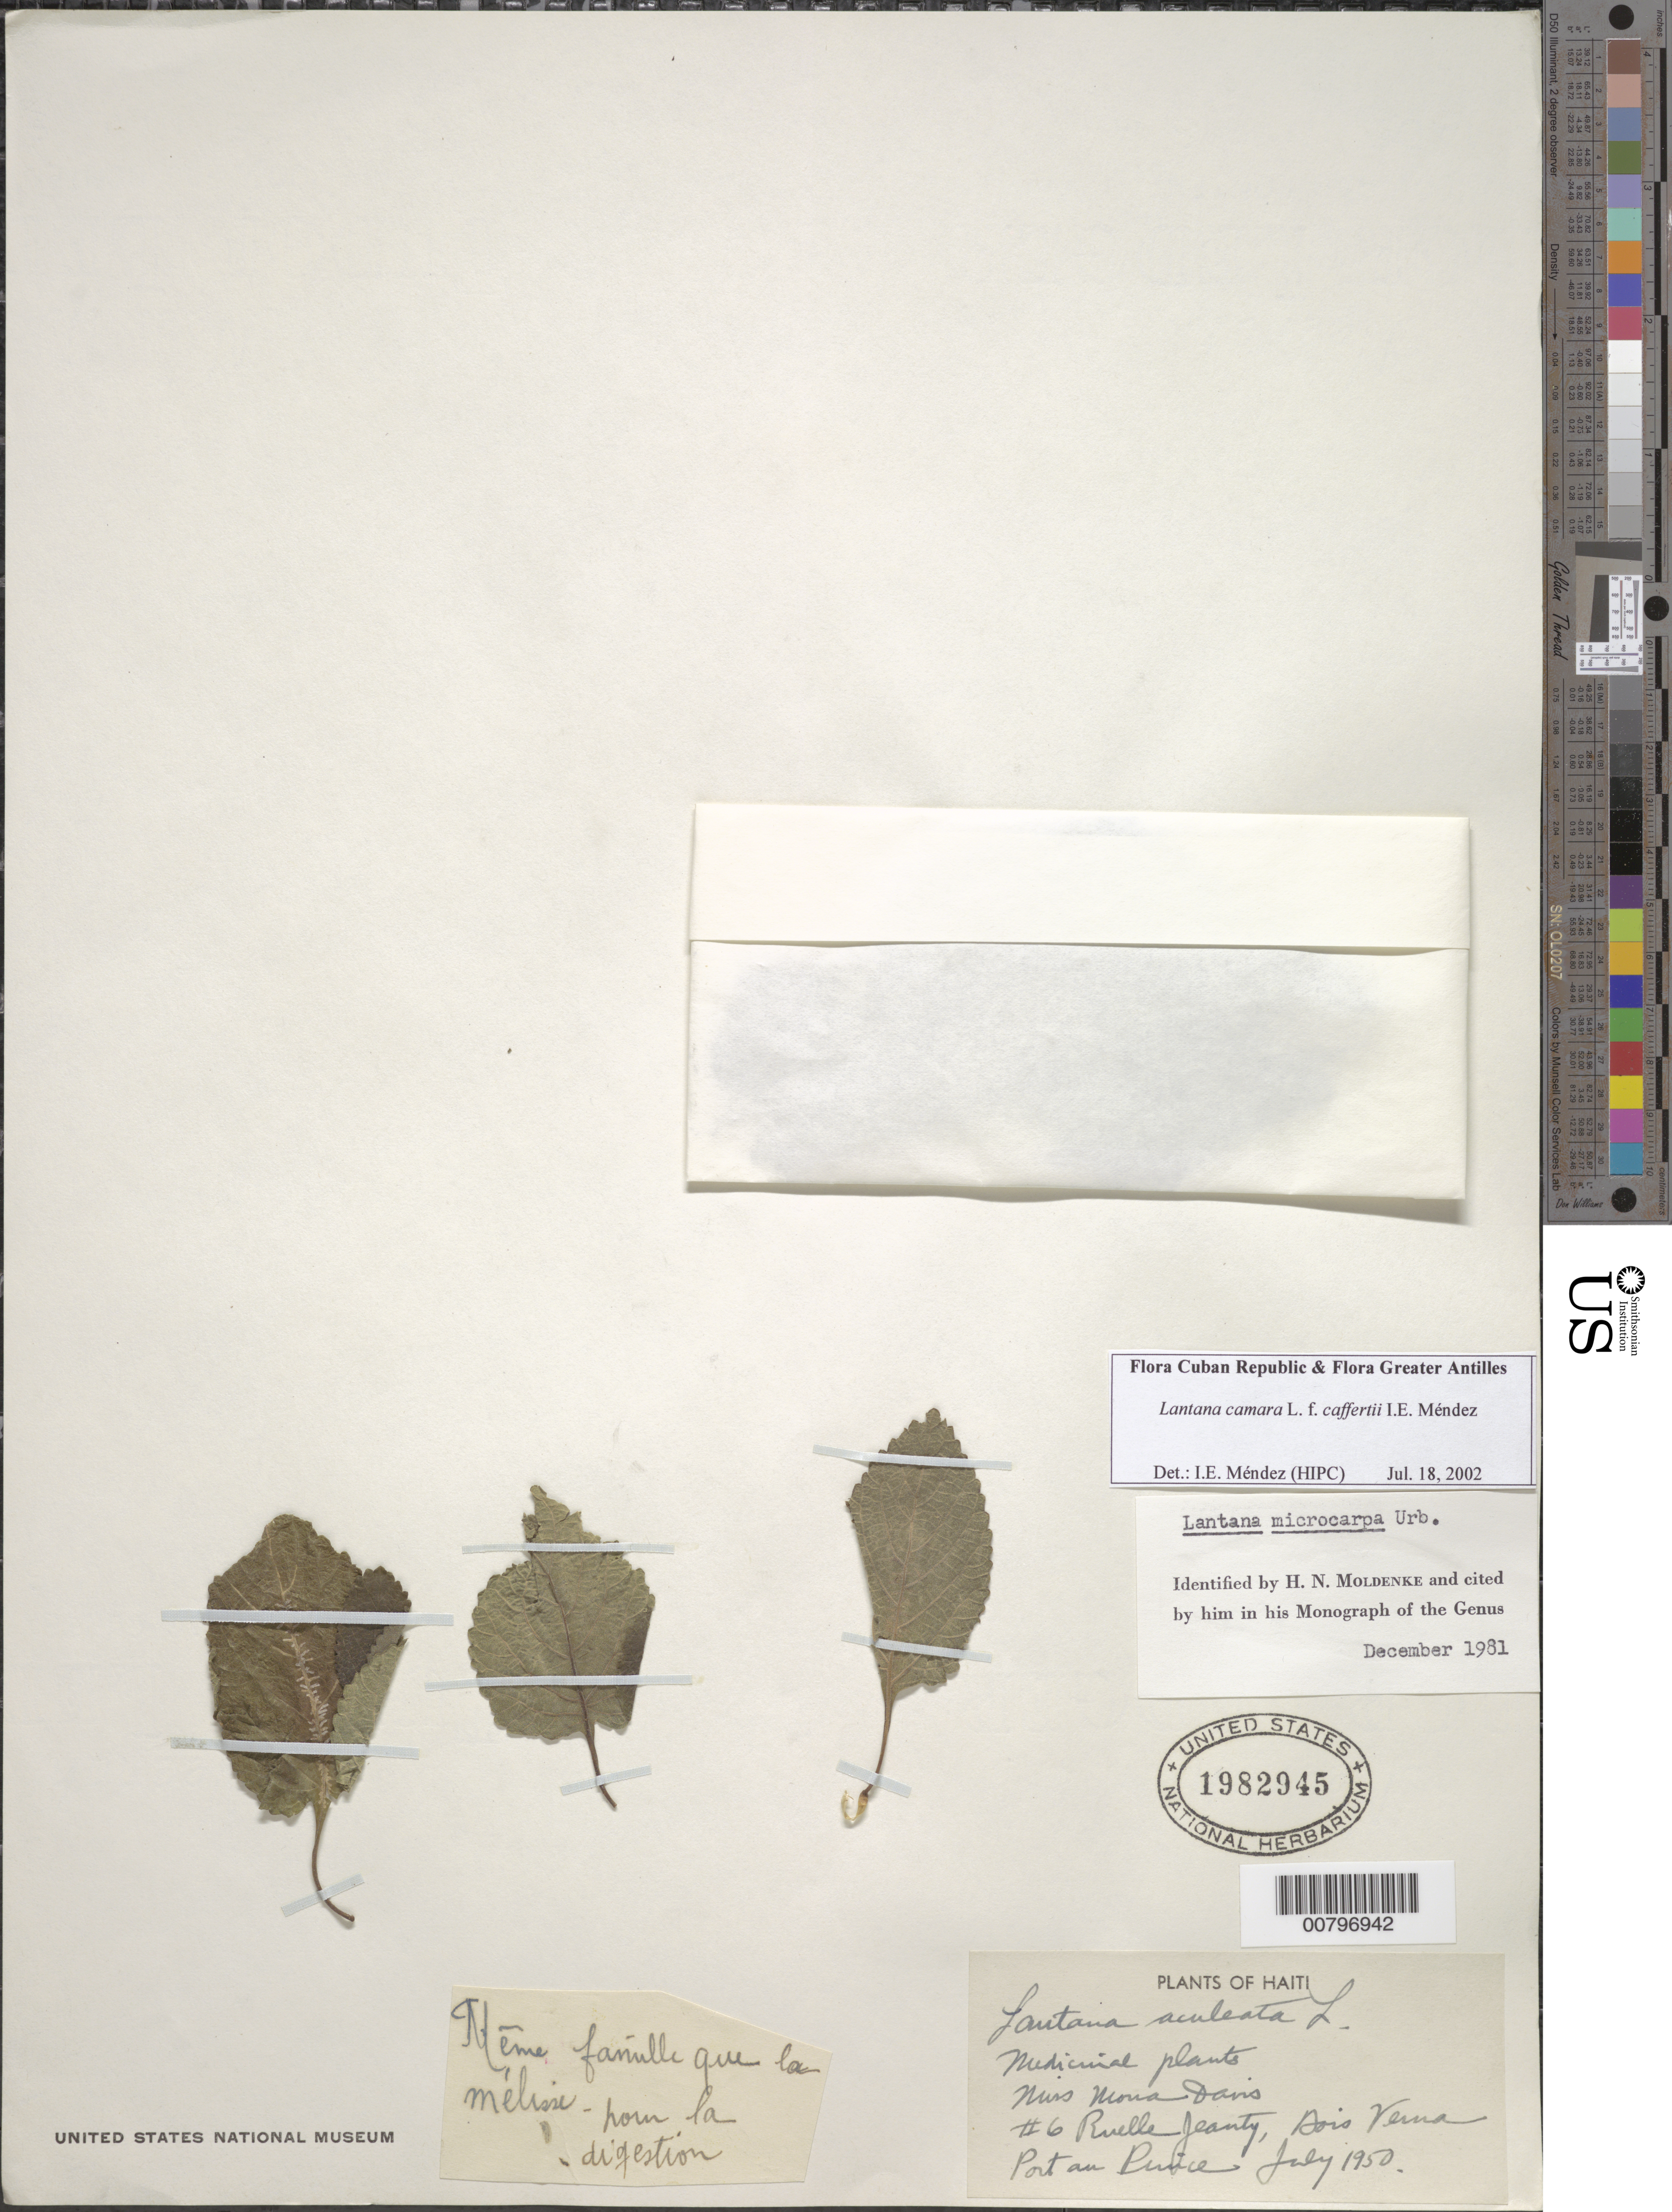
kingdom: Plantae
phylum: Tracheophyta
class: Magnoliopsida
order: Lamiales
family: Verbenaceae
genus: Lantana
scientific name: Lantana camara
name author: L.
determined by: Méndez, Isidro E., (HIPC)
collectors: M. Davis, R. Jeanty & D. Verna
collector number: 6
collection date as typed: Jul 1950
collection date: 1950-07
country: Haiti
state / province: Ouest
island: Hispaniola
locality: Port au Prince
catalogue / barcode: US 1982945